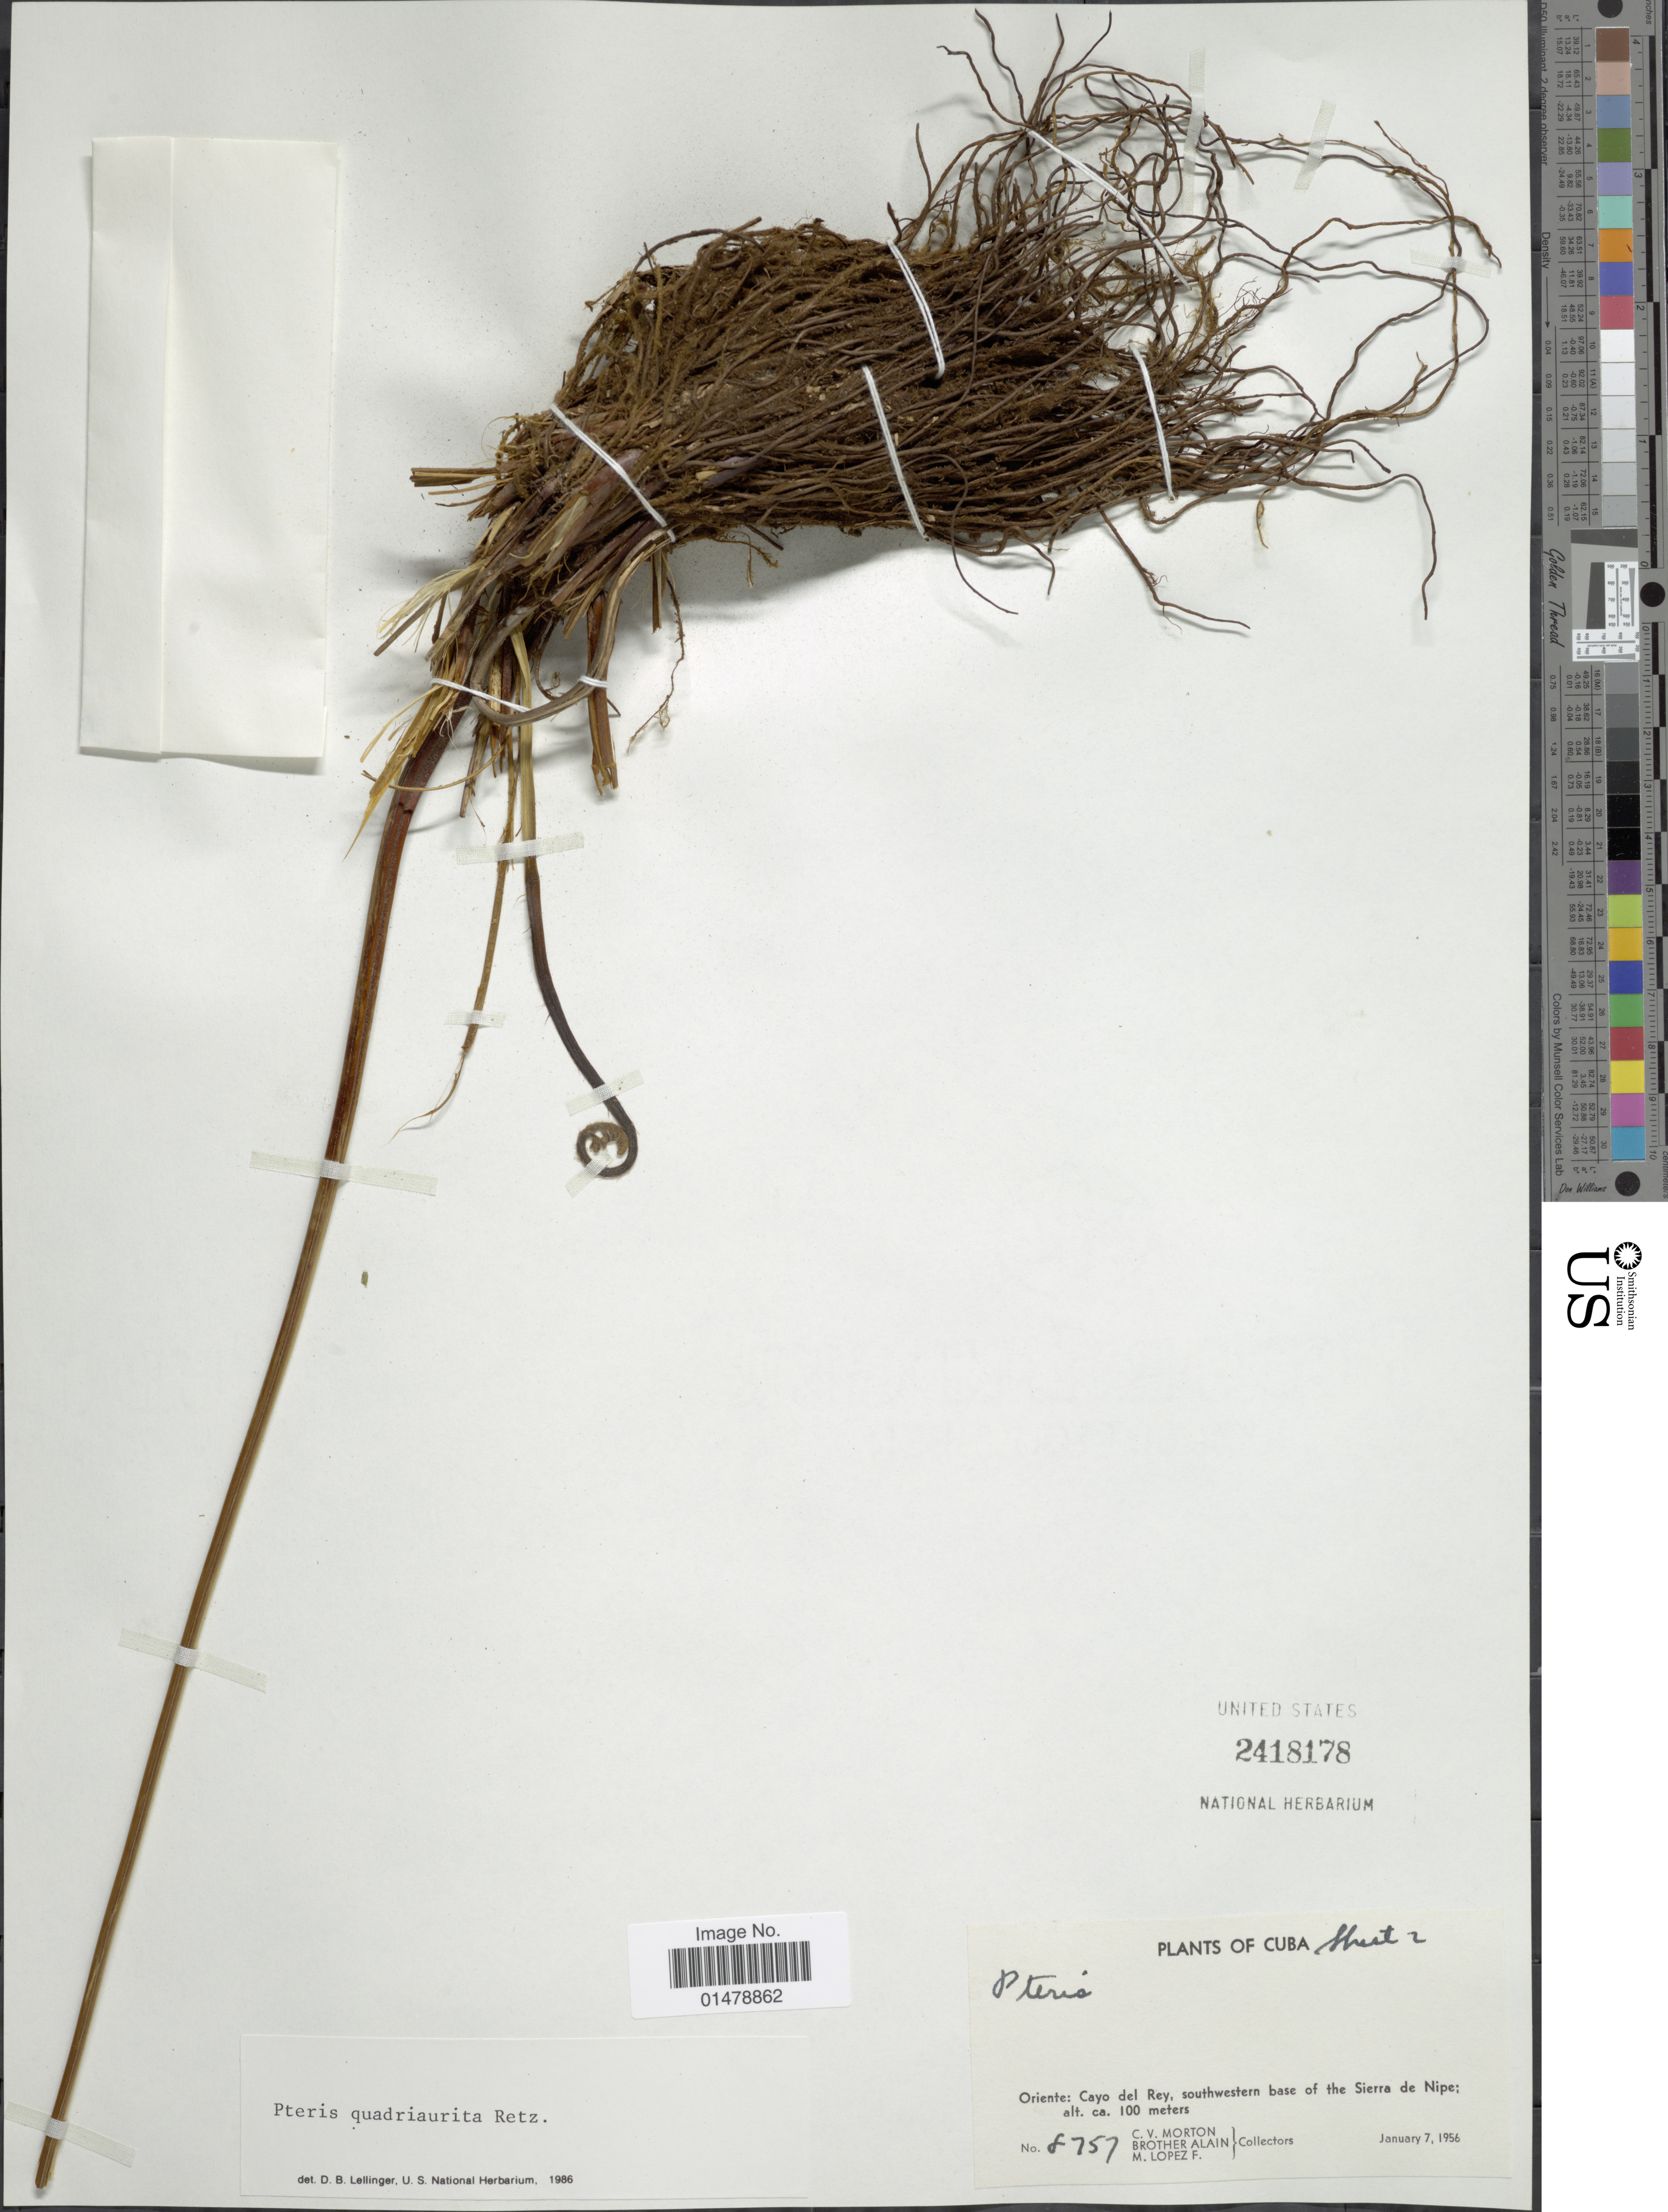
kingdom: Plantae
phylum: Tracheophyta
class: Polypodiopsida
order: Polypodiales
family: Pteridaceae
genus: Pteris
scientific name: Pteris quadriaurita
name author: Retz.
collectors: C. V. Morton, Bro. Alain - DO NOT USE & M. López Figueiras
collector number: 8757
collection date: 1956-01-07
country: Cuba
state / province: Oriente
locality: Cayo del Rey, southwestern base of the Sierra de Nipe.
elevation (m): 100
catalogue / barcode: US 2418178